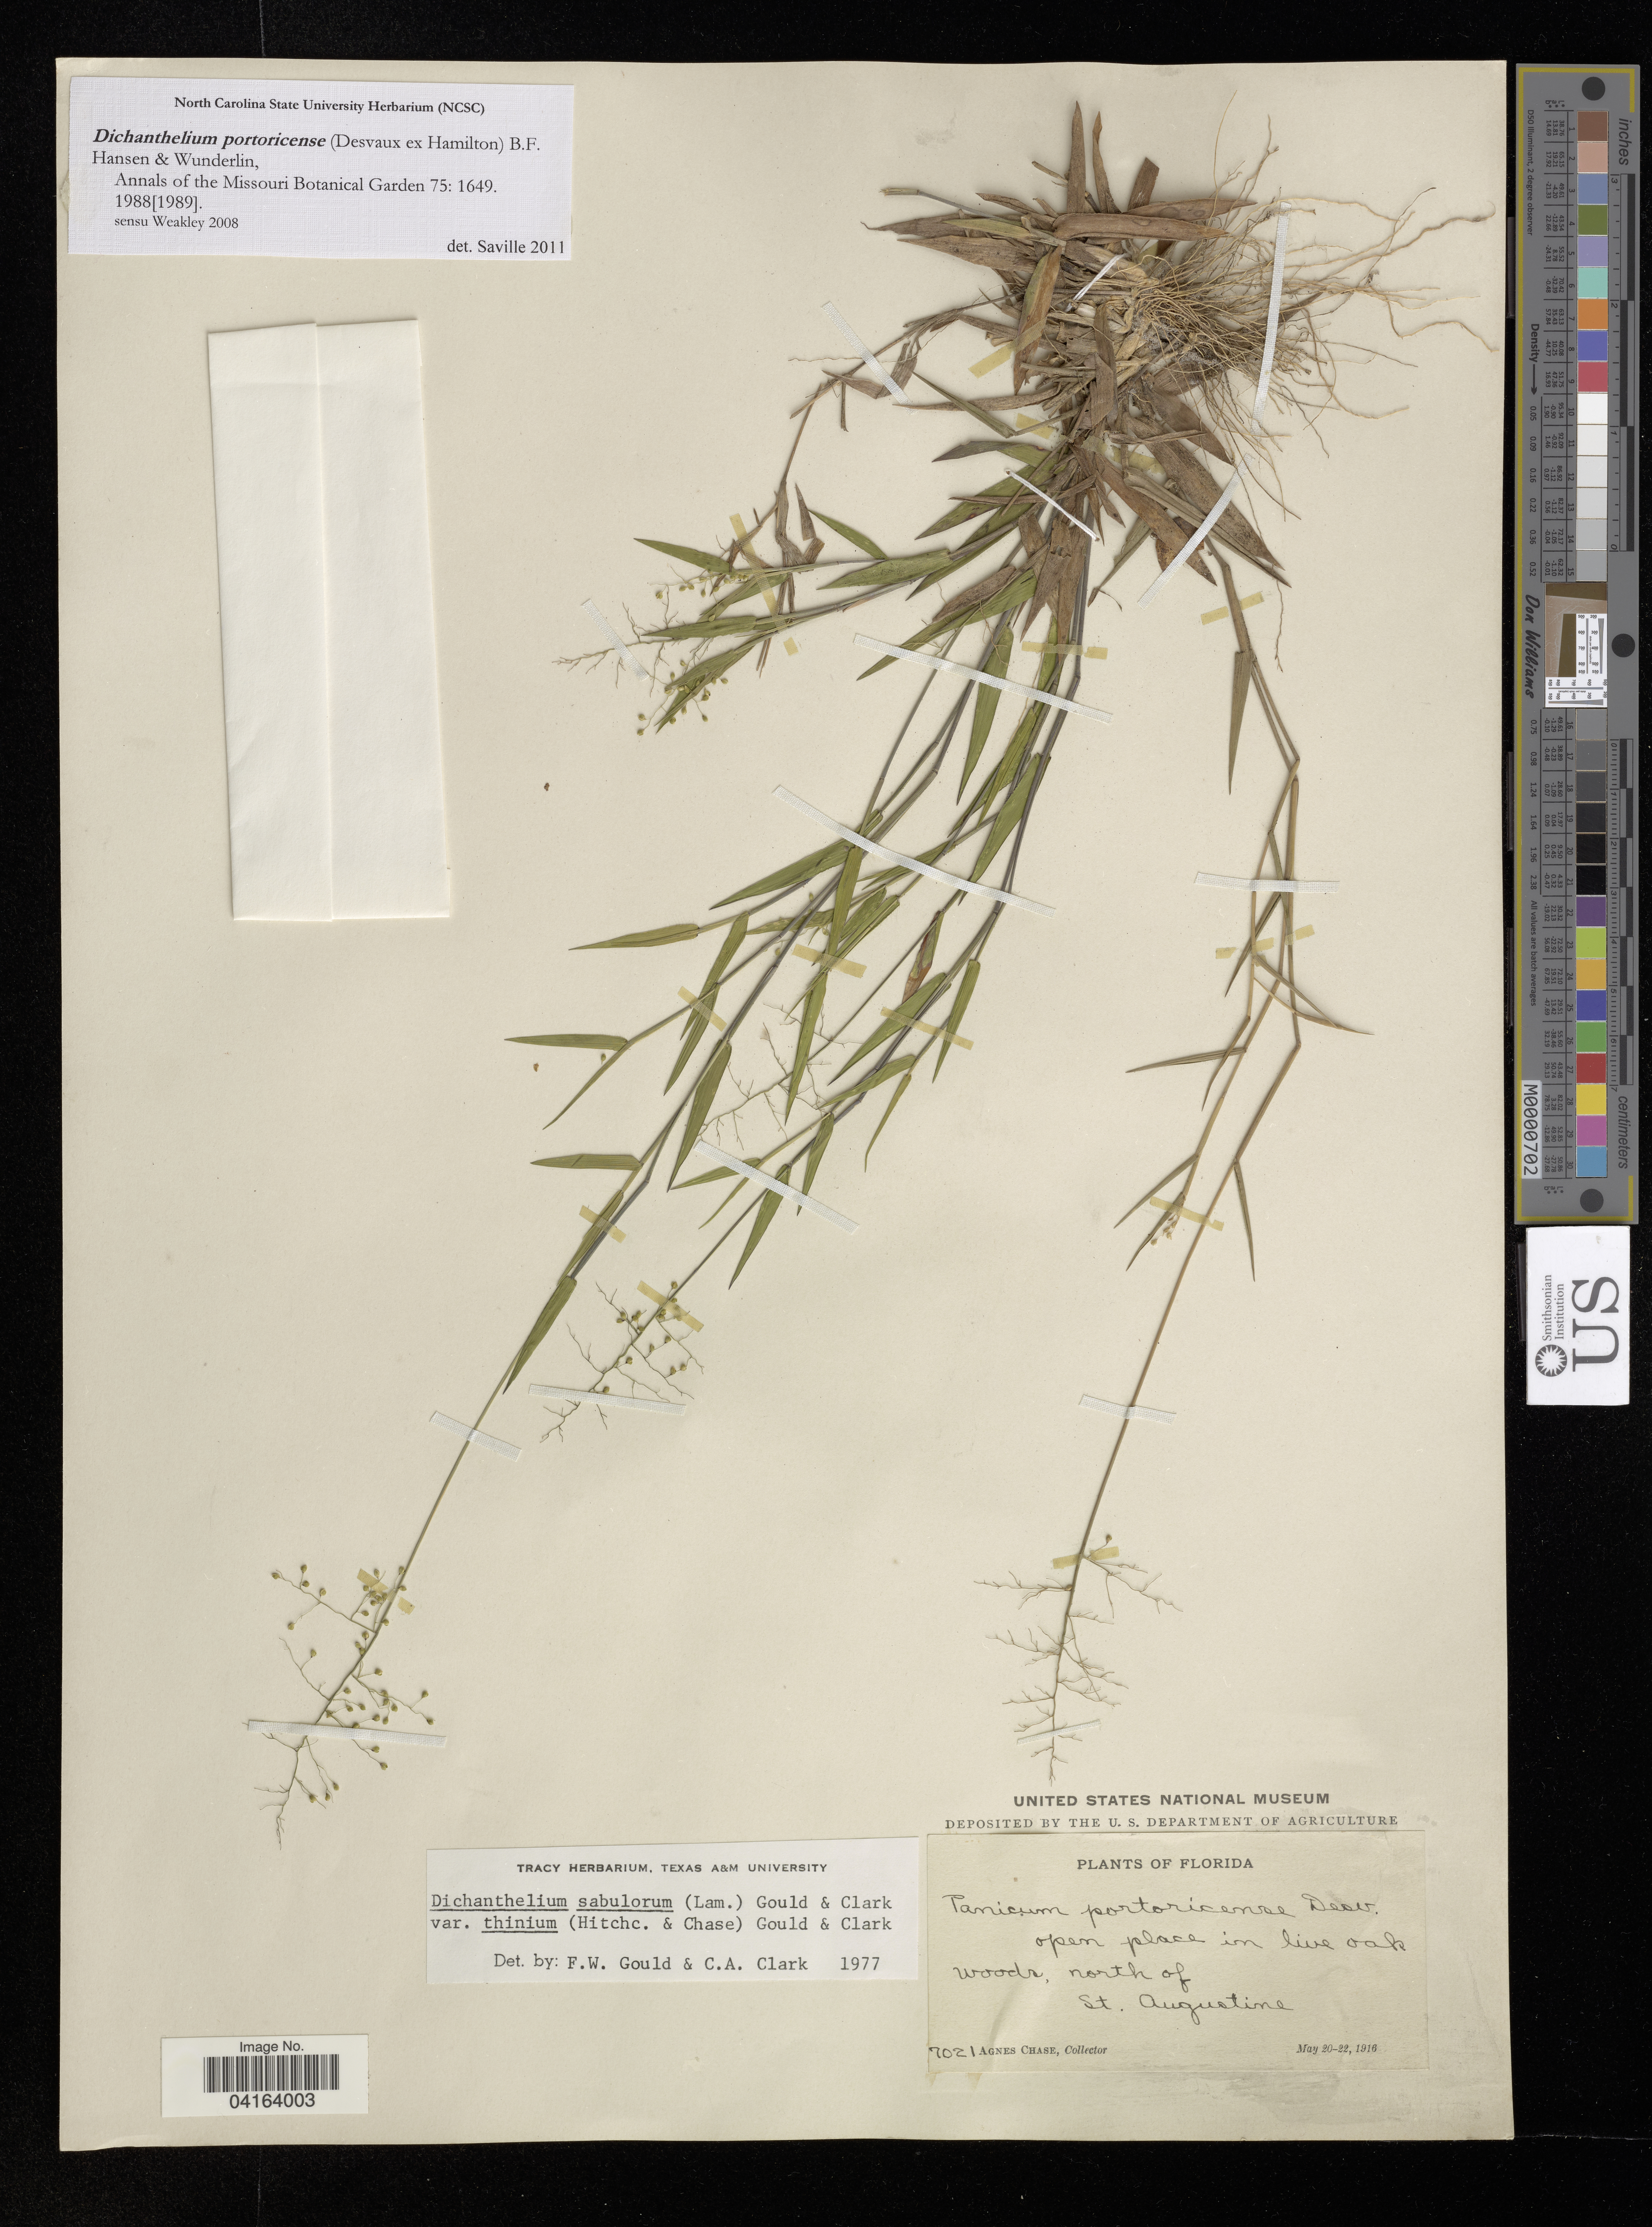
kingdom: Plantae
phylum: Tracheophyta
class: Liliopsida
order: Poales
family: Poaceae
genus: Dichanthelium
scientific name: Dichanthelium portoricense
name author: (Desv. ex Ham.) B.F. Hansen & Wunderlin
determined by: Saville, A. C., (NCSC), North Carolina State University (UNITED STATES)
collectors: A. Chase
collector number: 7021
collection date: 1916-05-20/1916-05-22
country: United States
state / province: Florida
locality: North of St. Augustine.